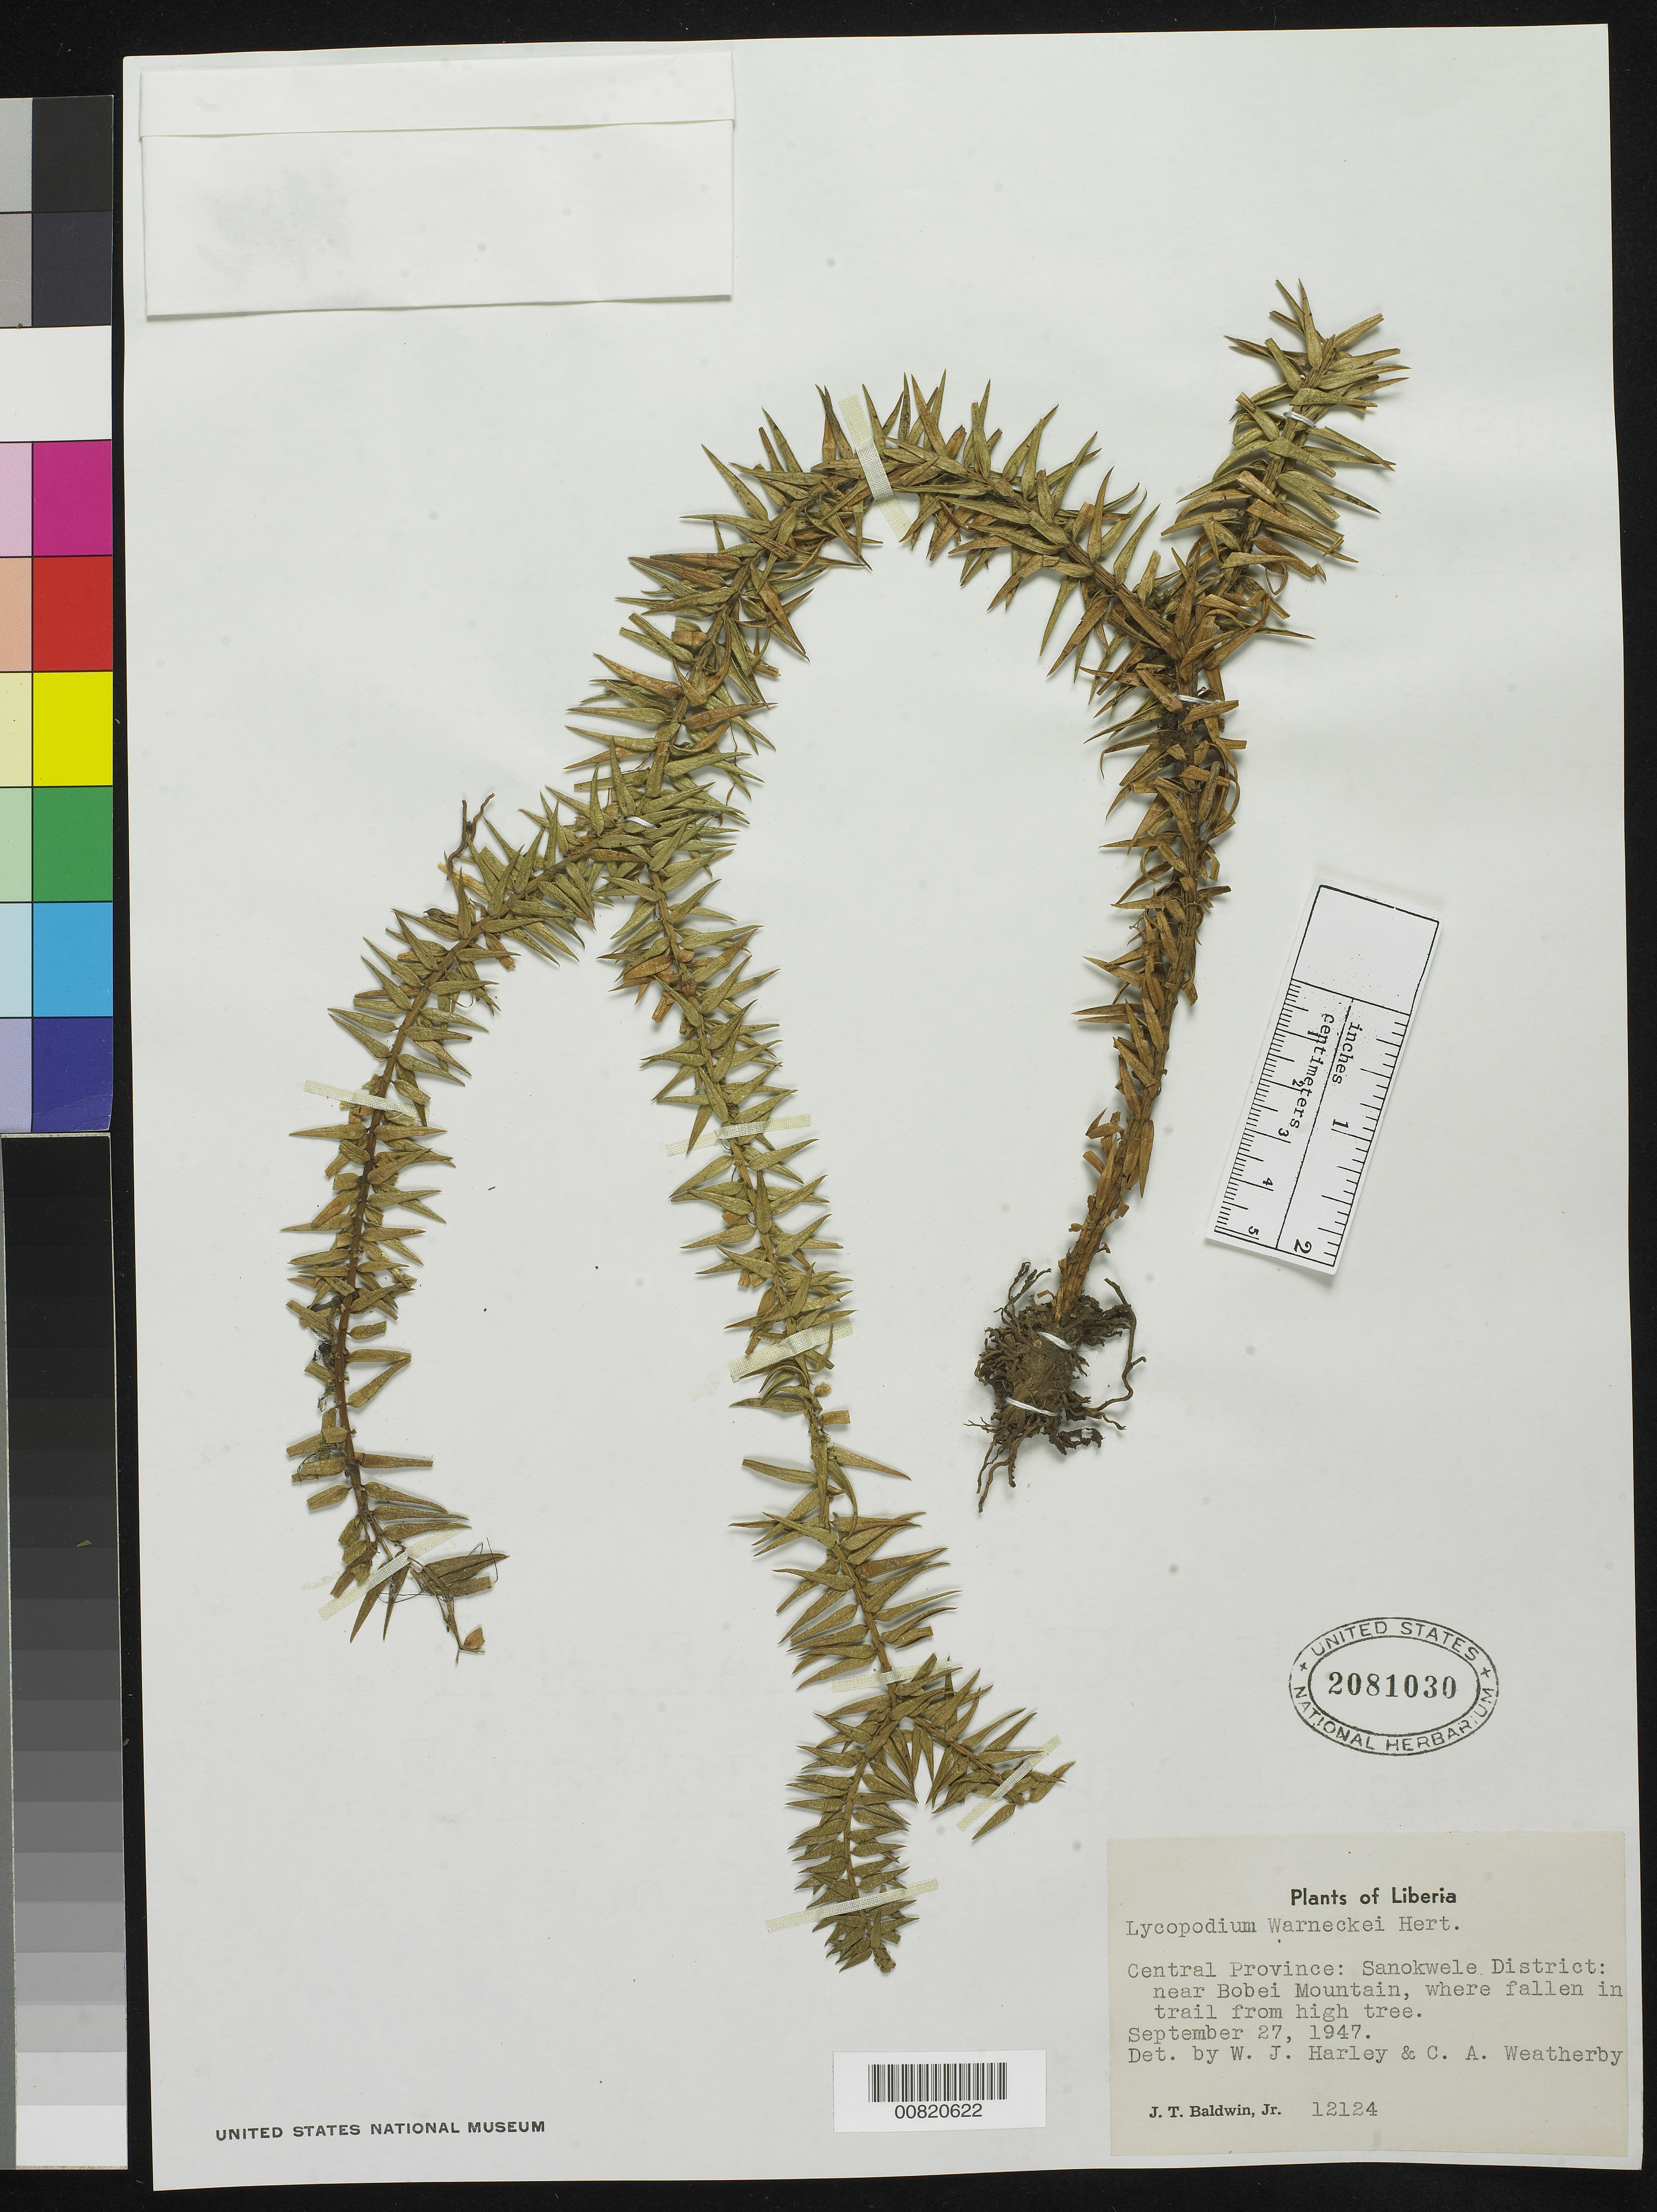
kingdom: Plantae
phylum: Tracheophyta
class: Lycopodiopsida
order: Lycopodiales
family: Lycopodiaceae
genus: Phlegmariurus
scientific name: Phlegmariurus warneckei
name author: (Nessel) A. R. Field & Bostock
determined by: Field, A. R.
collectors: J. T. Baldwin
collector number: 12124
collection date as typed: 27 Sep 1947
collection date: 1947-09-27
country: Liberia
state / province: Nimba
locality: Central Province: Sanokwele District, near Bobei Mountain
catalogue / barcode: US 2081030